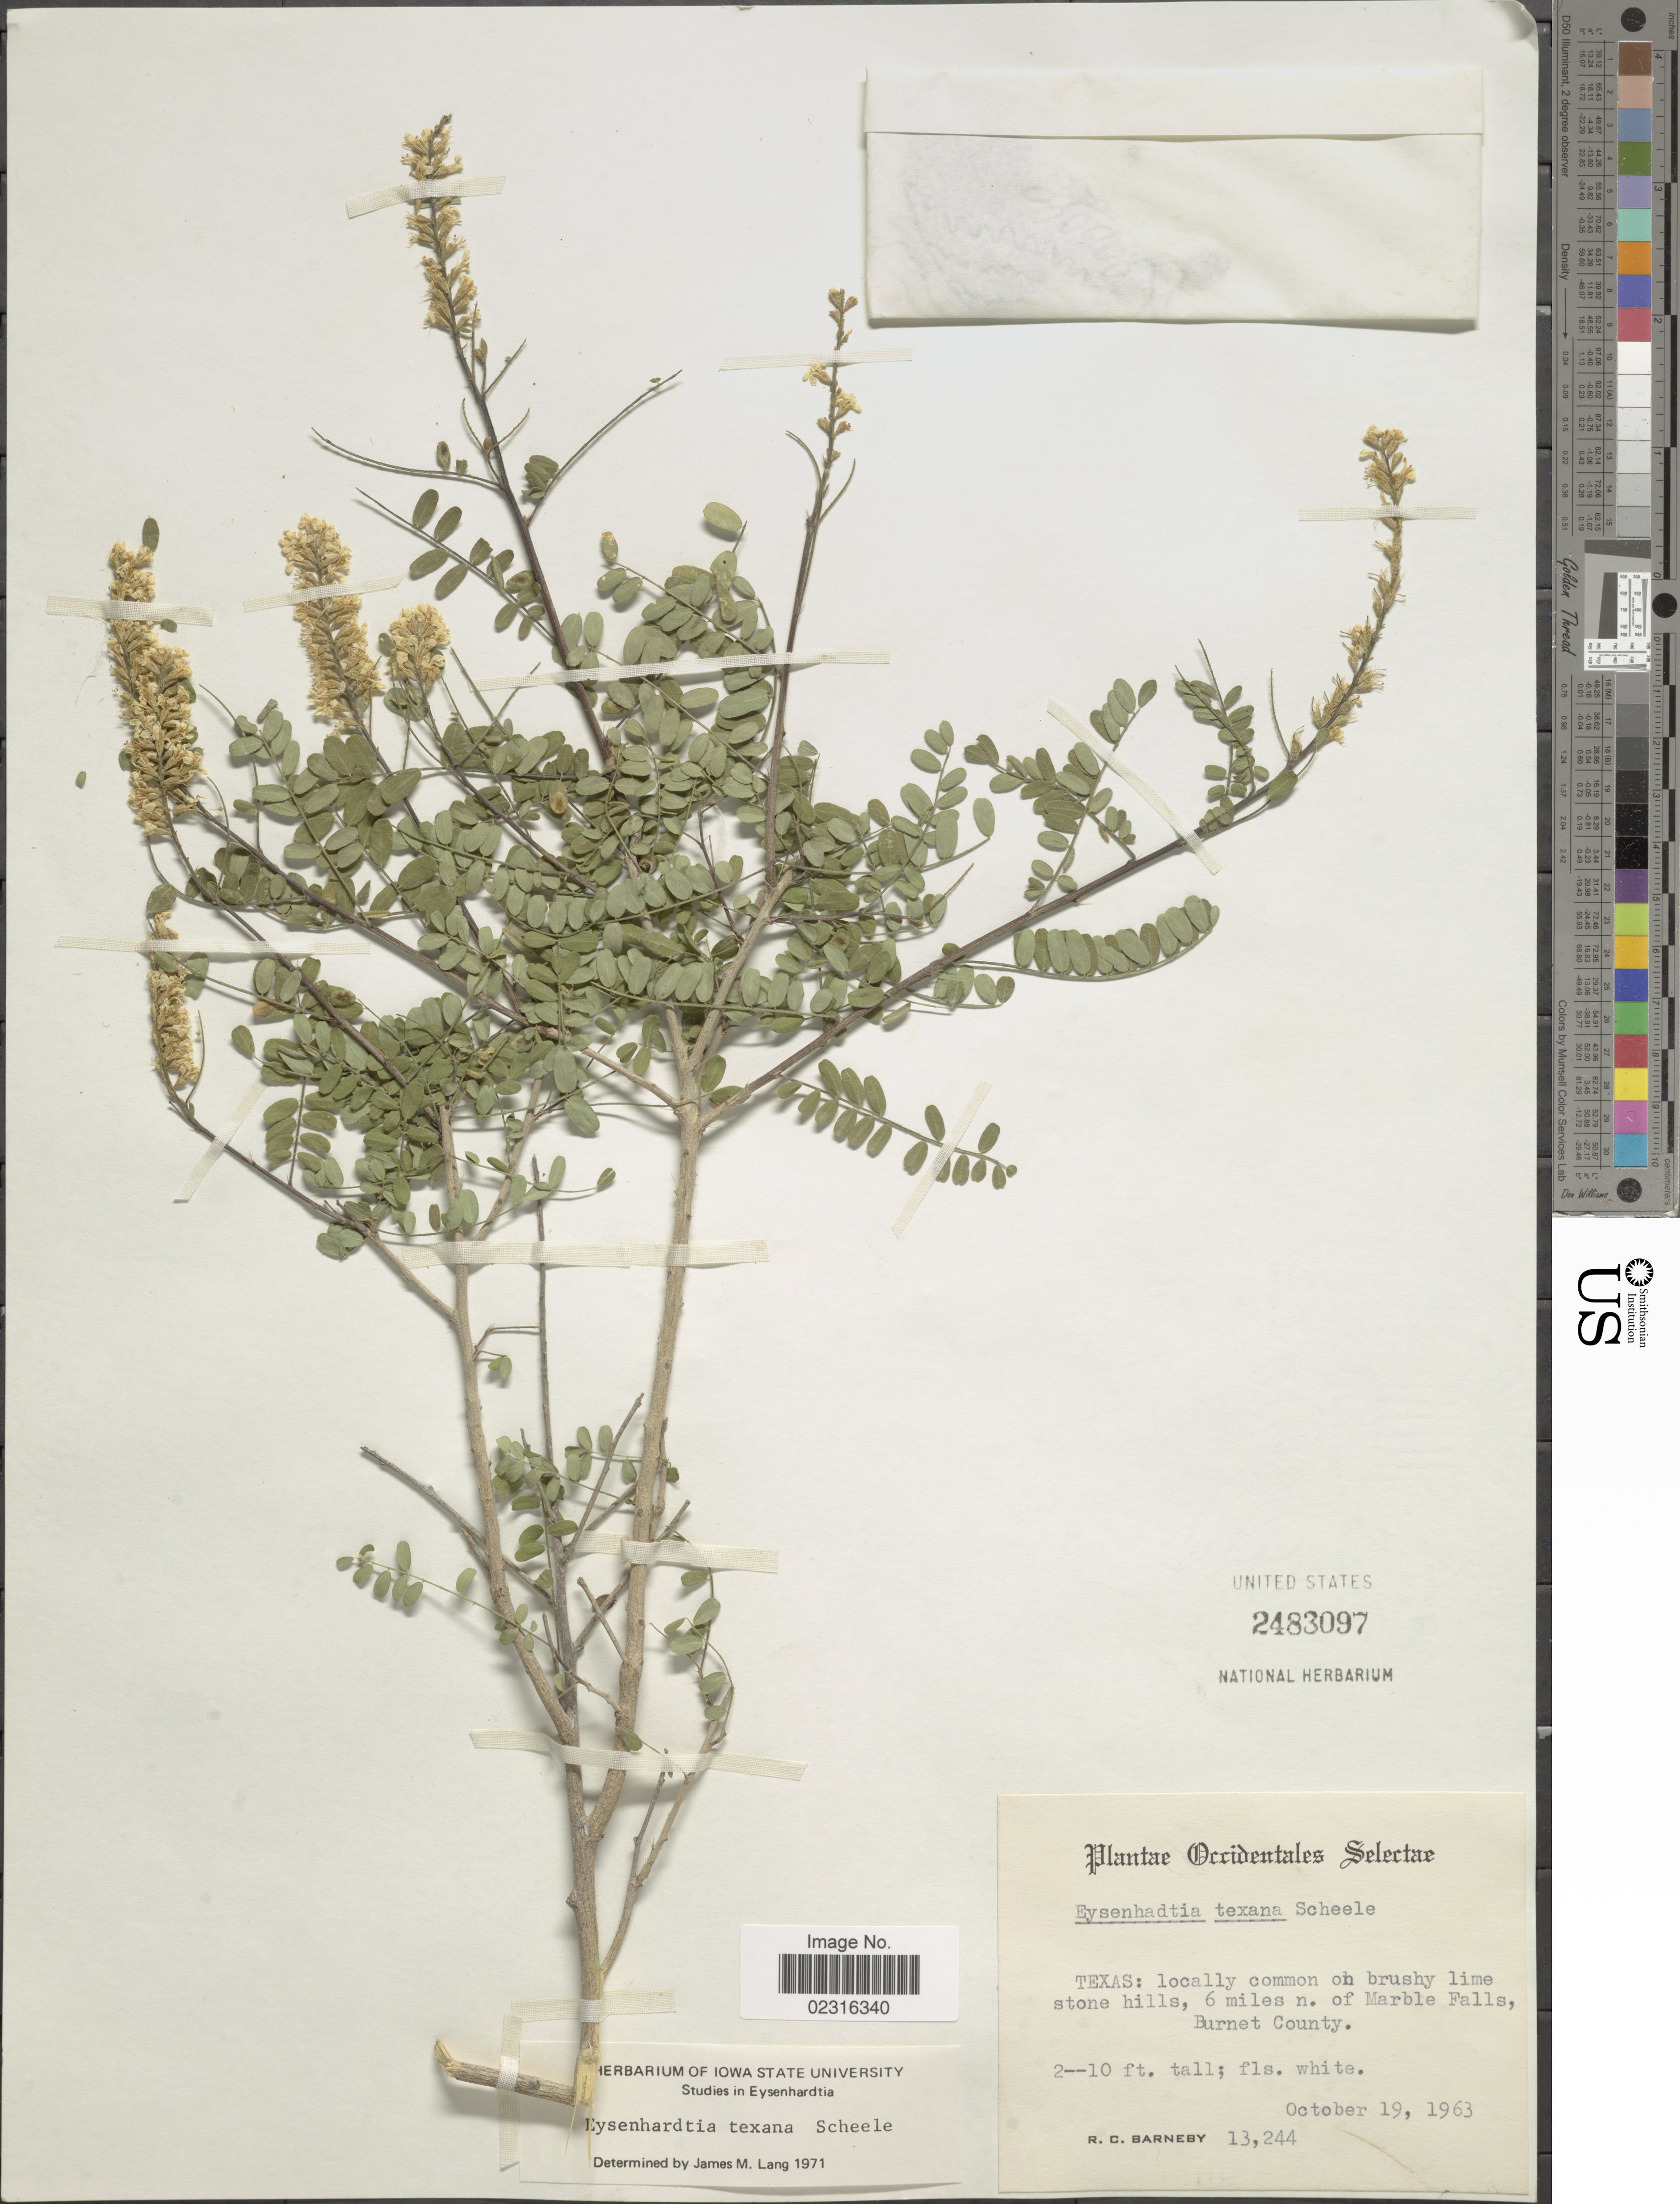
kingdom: Plantae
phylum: Tracheophyta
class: Magnoliopsida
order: Fabales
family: Fabaceae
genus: Eysenhardtia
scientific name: Eysenhardtia texana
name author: Scheele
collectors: R. C. Barneby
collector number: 13244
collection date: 1963-10-19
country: United States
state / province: Texas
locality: Locally common on brushy lime stone hills, 6 miles n. of Marble Falls, Burnet County, Occidentales Selectae.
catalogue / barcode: US 2483097